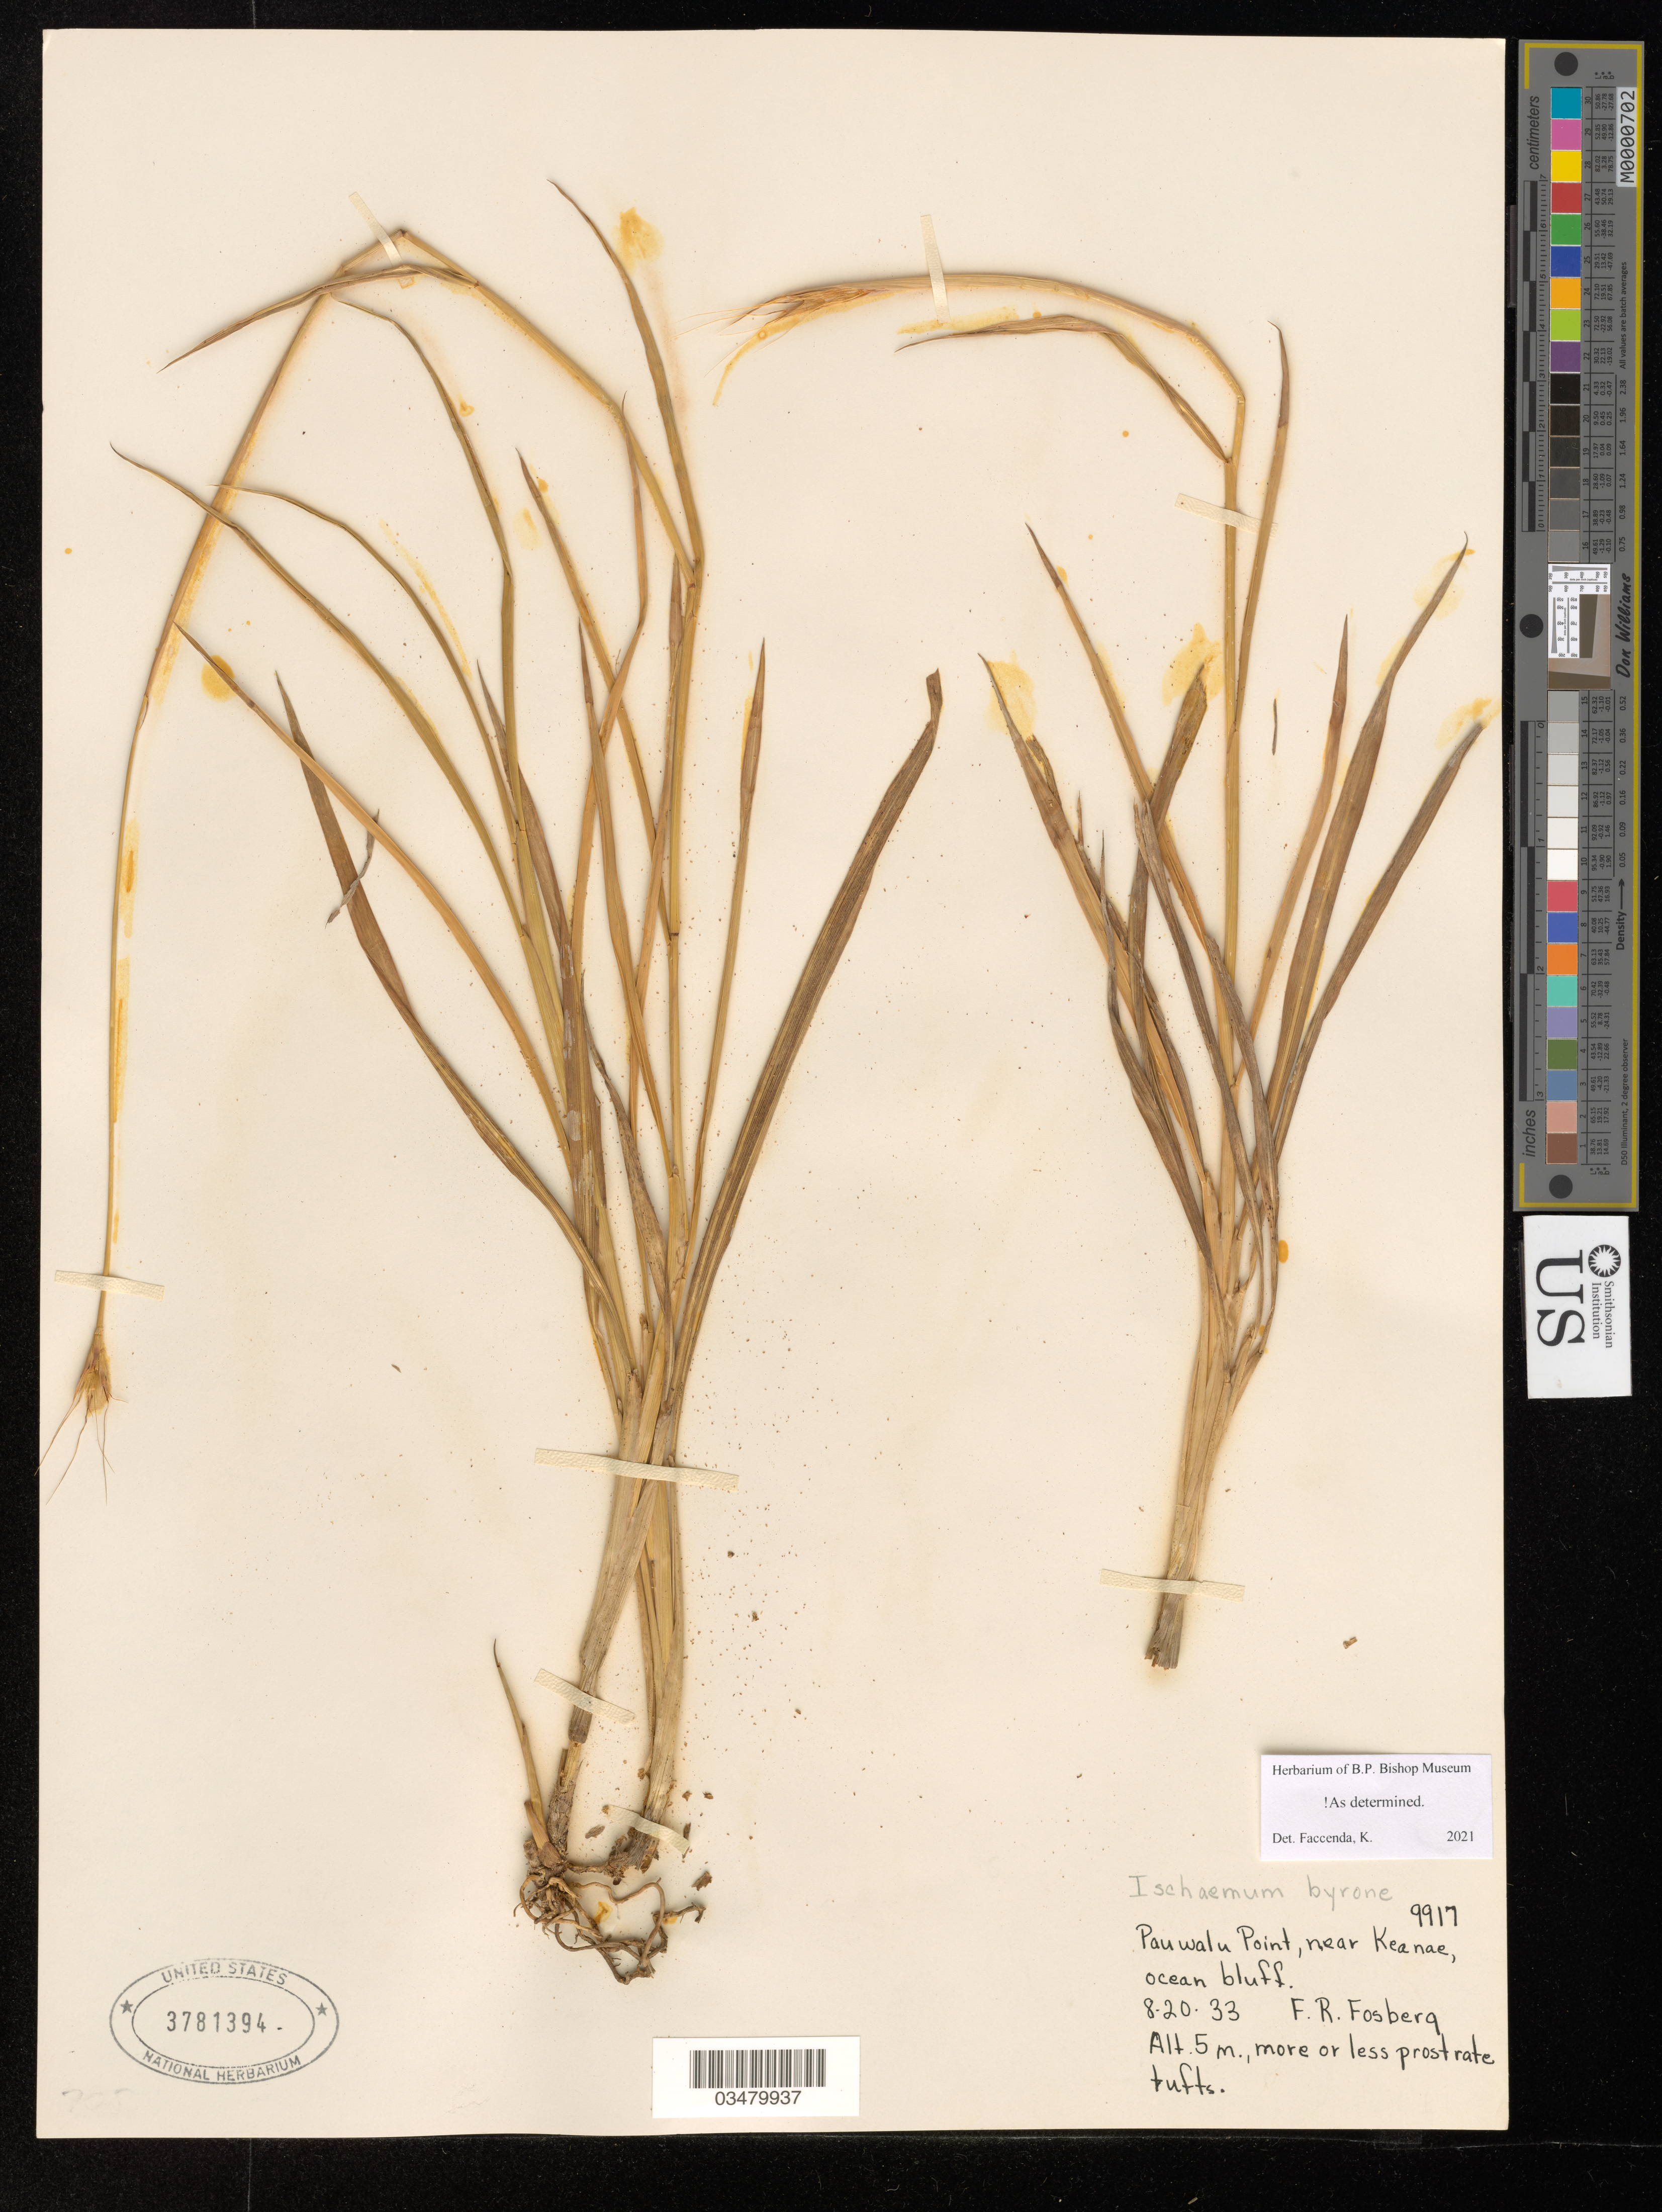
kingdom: Plantae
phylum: Tracheophyta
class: Liliopsida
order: Poales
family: Poaceae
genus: Ischaemum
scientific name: Ischaemum byrone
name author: (Trin.) Hitchc.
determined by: Faccenda, K.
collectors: F. R. Fosberg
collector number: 9917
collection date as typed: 20 Aug 1933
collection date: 1933-08-20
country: United States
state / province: Hawaii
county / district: Maui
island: Maui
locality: Pauwalu Point, near Keanae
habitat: Ocean bluff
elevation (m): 5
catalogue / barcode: US 3781394